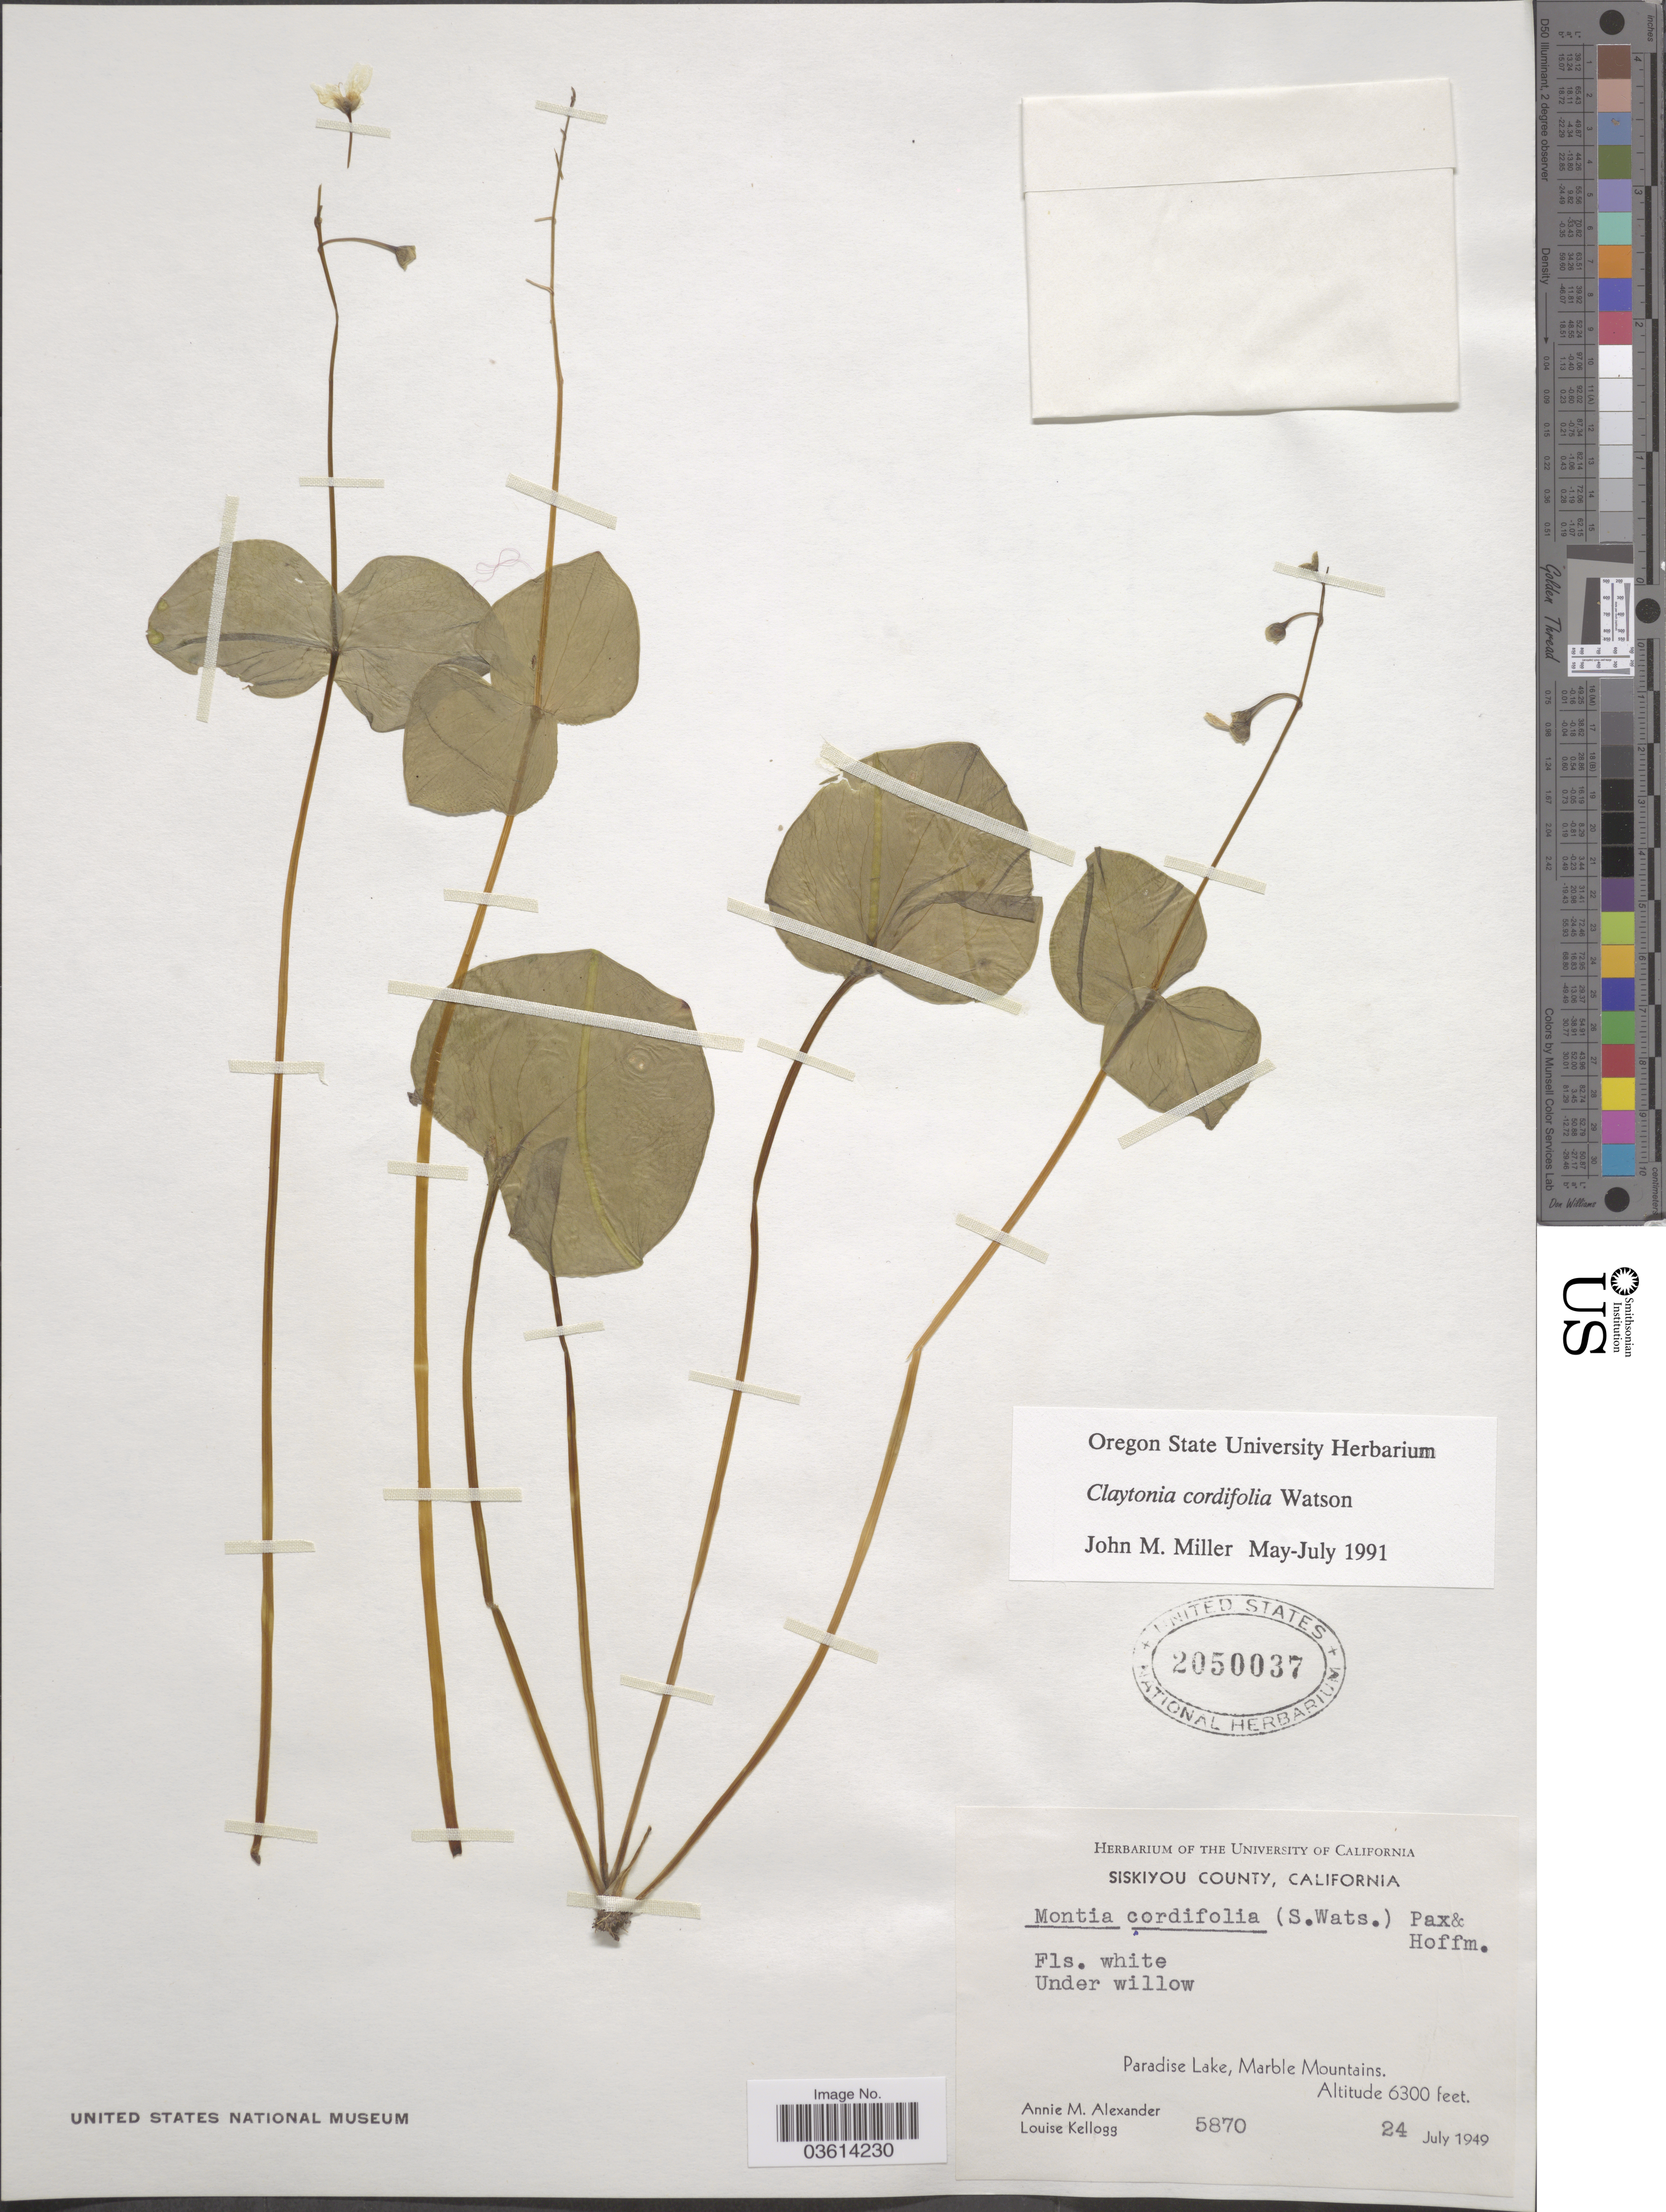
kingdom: Plantae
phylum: Tracheophyta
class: Magnoliopsida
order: Caryophyllales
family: Montiaceae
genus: Claytonia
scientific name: Claytonia cordifolia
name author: S. Watson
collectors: A. M. Alexander & L. Kellogg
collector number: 5870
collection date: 1949-07-24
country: United States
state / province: California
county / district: Siskiyou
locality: Siskiyou County. Paradise Lake, Marble Mountains.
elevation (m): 1920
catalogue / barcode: US 2050037